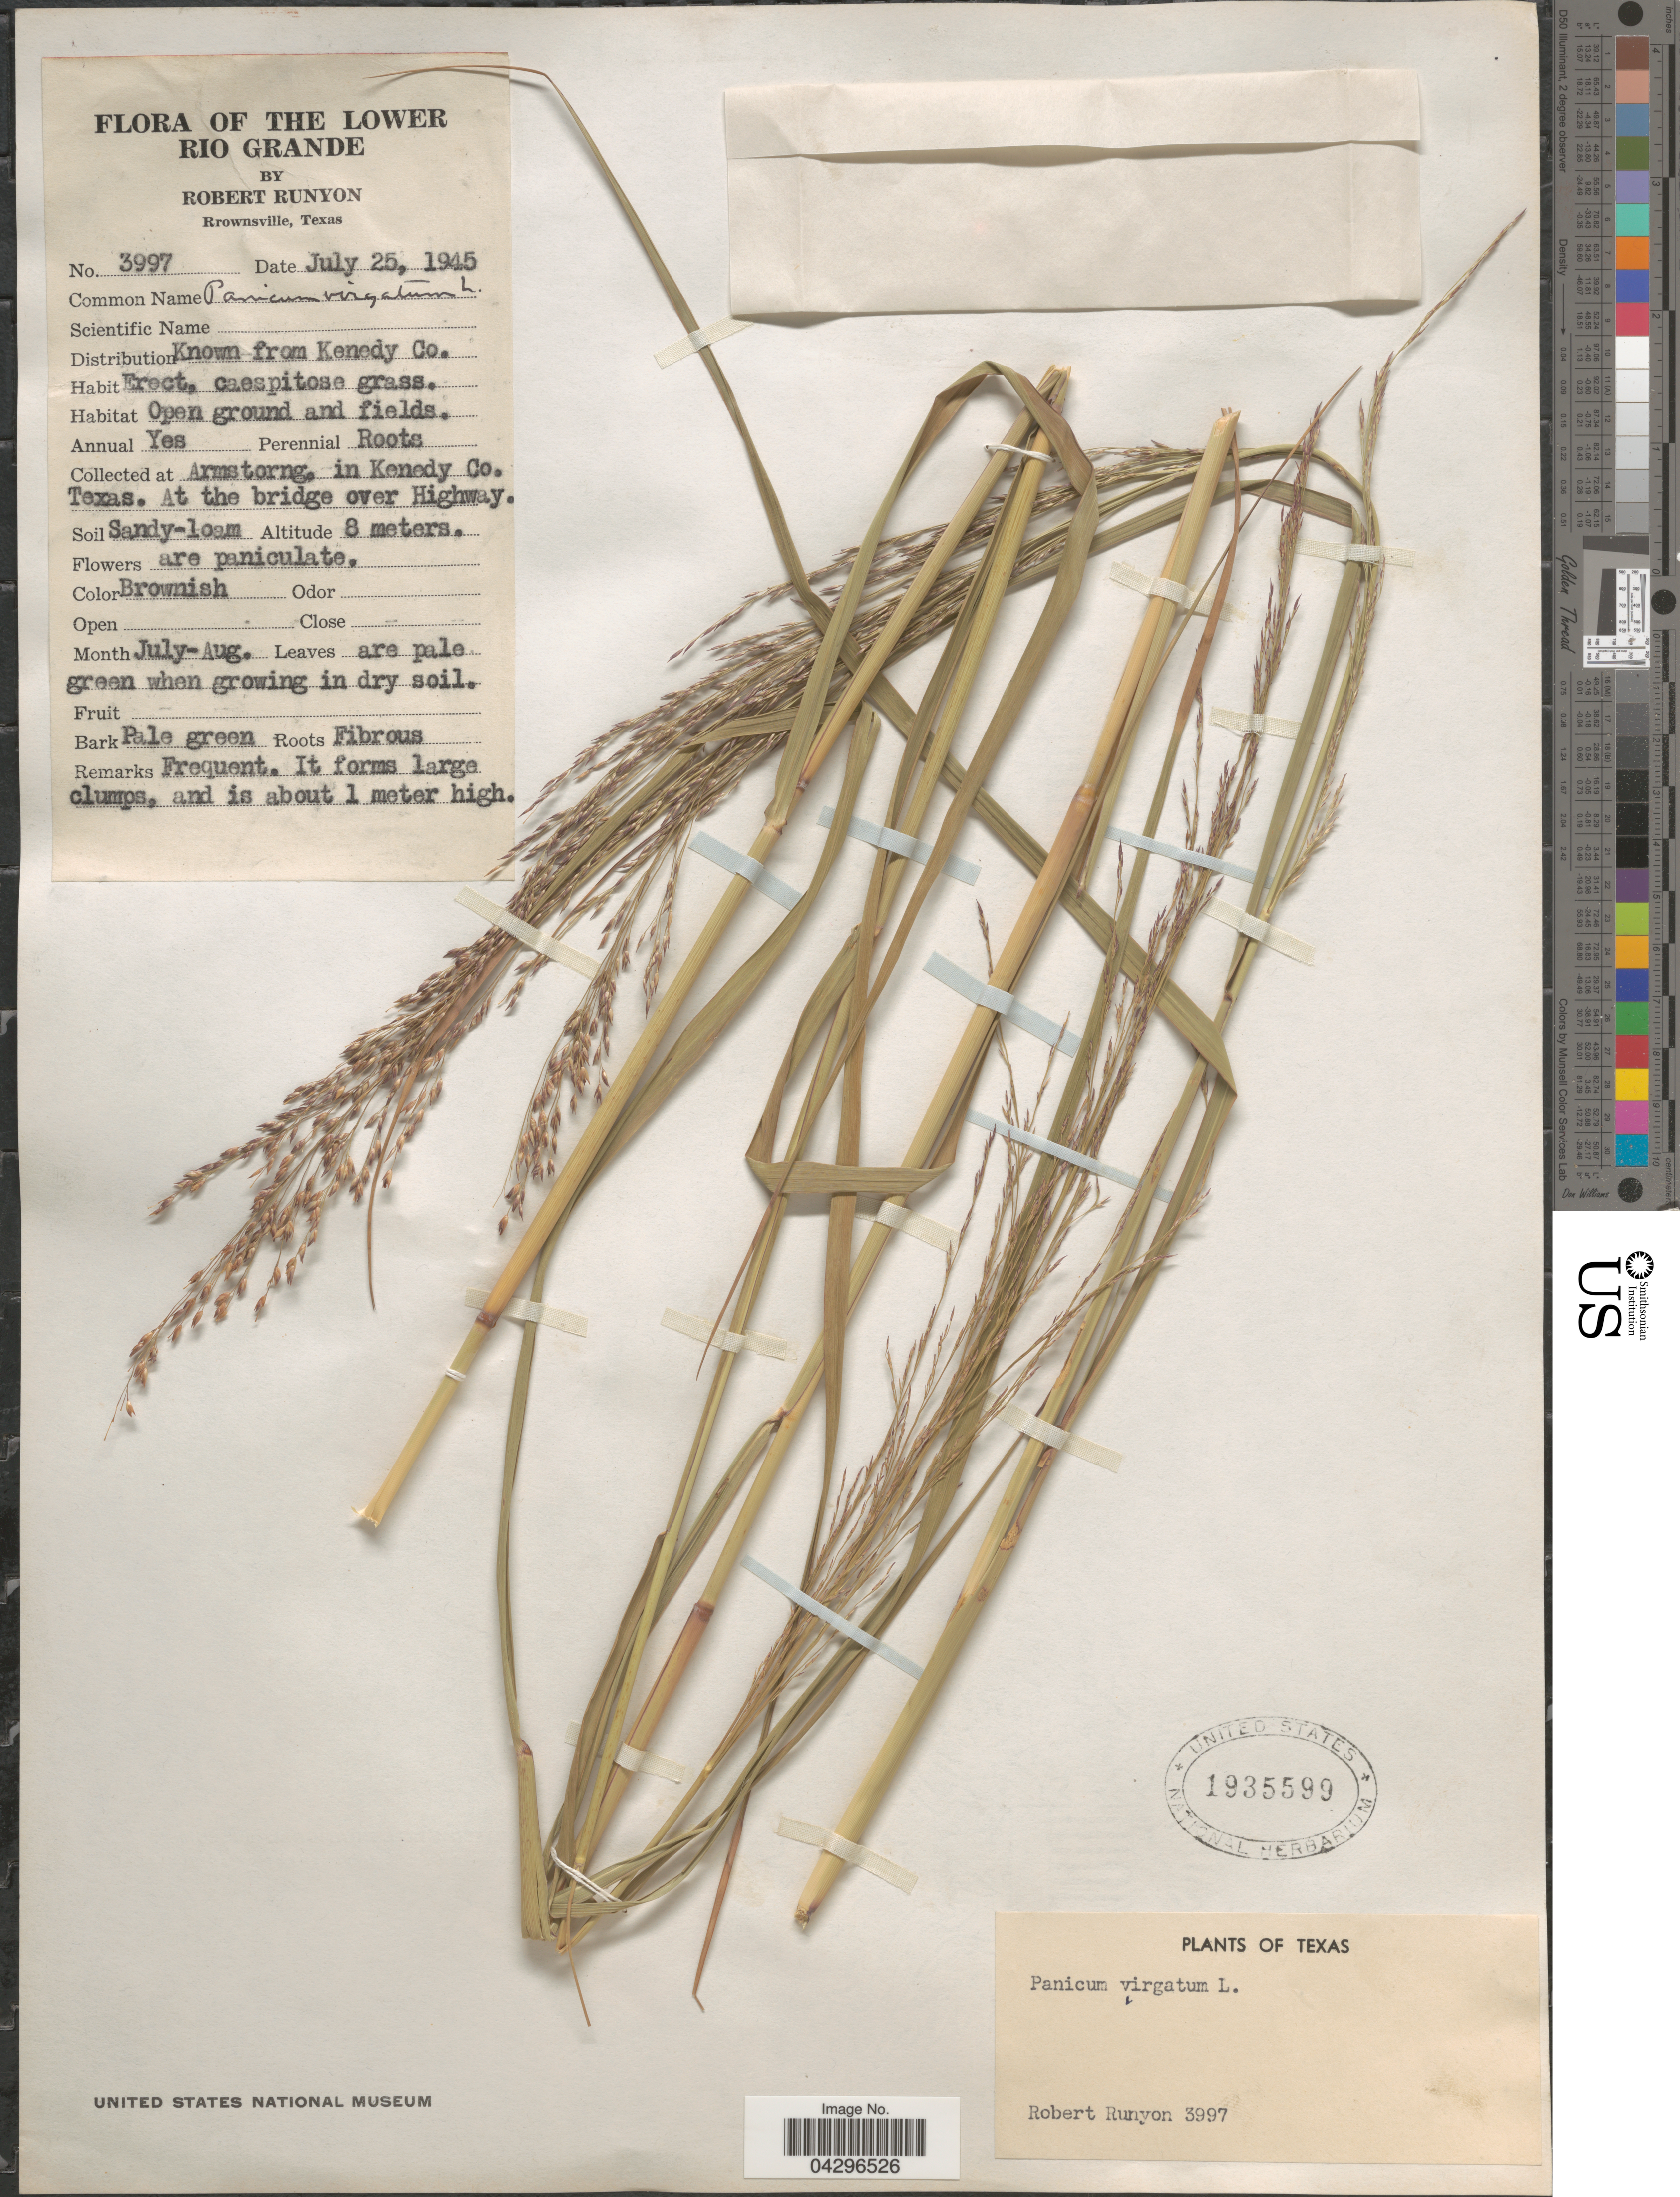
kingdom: Plantae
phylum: Tracheophyta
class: Liliopsida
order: Poales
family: Poaceae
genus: Panicum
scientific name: Panicum virgatum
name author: L.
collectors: R. Runyon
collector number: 3997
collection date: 1945-07-25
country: United States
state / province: Texas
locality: The Lower Rio Grande. Armstorng, in Kenedy Co. At the bridge over Highway. Soil Sandy-loam.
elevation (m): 8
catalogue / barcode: US 1935599